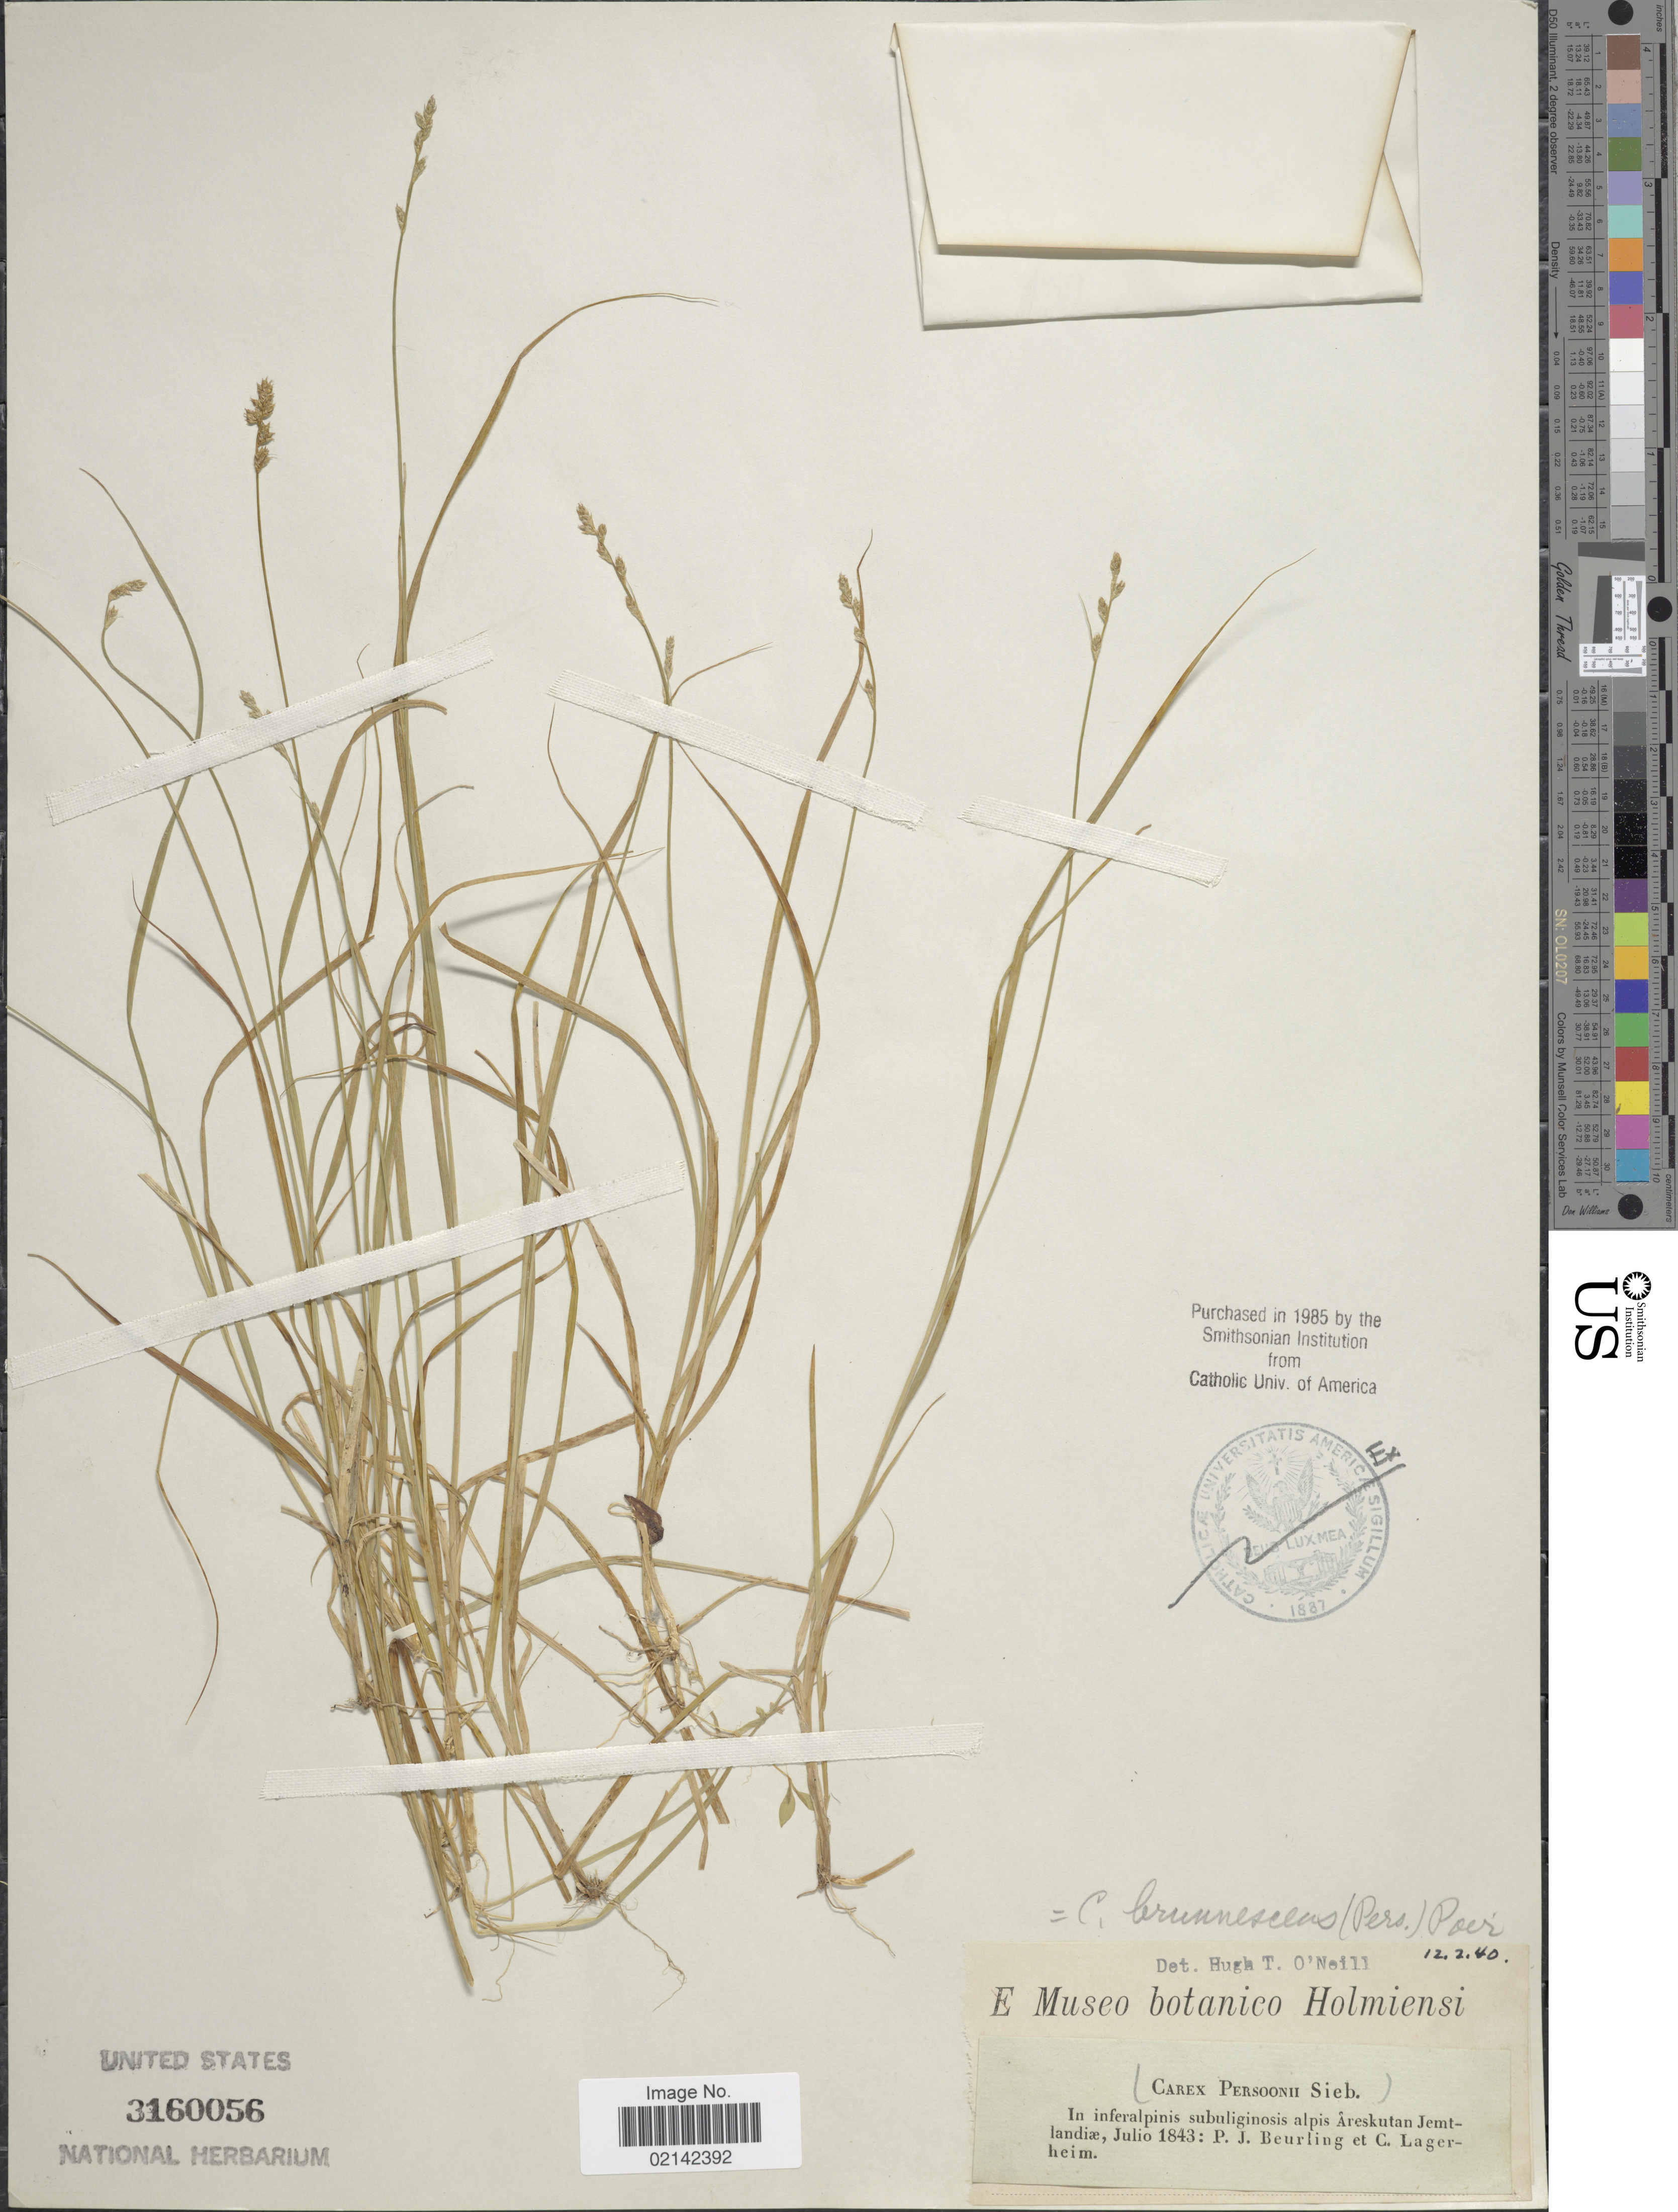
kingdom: Plantae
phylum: Tracheophyta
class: Liliopsida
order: Poales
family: Cyperaceae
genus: Carex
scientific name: Carex brunnescens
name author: (Pers.) Poir.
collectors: P. J. Beurling & C. Lagerheim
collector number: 12240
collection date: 1843-07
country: Sweden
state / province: Jämtland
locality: Areskutan Jemtlandiae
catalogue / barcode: US 3160056